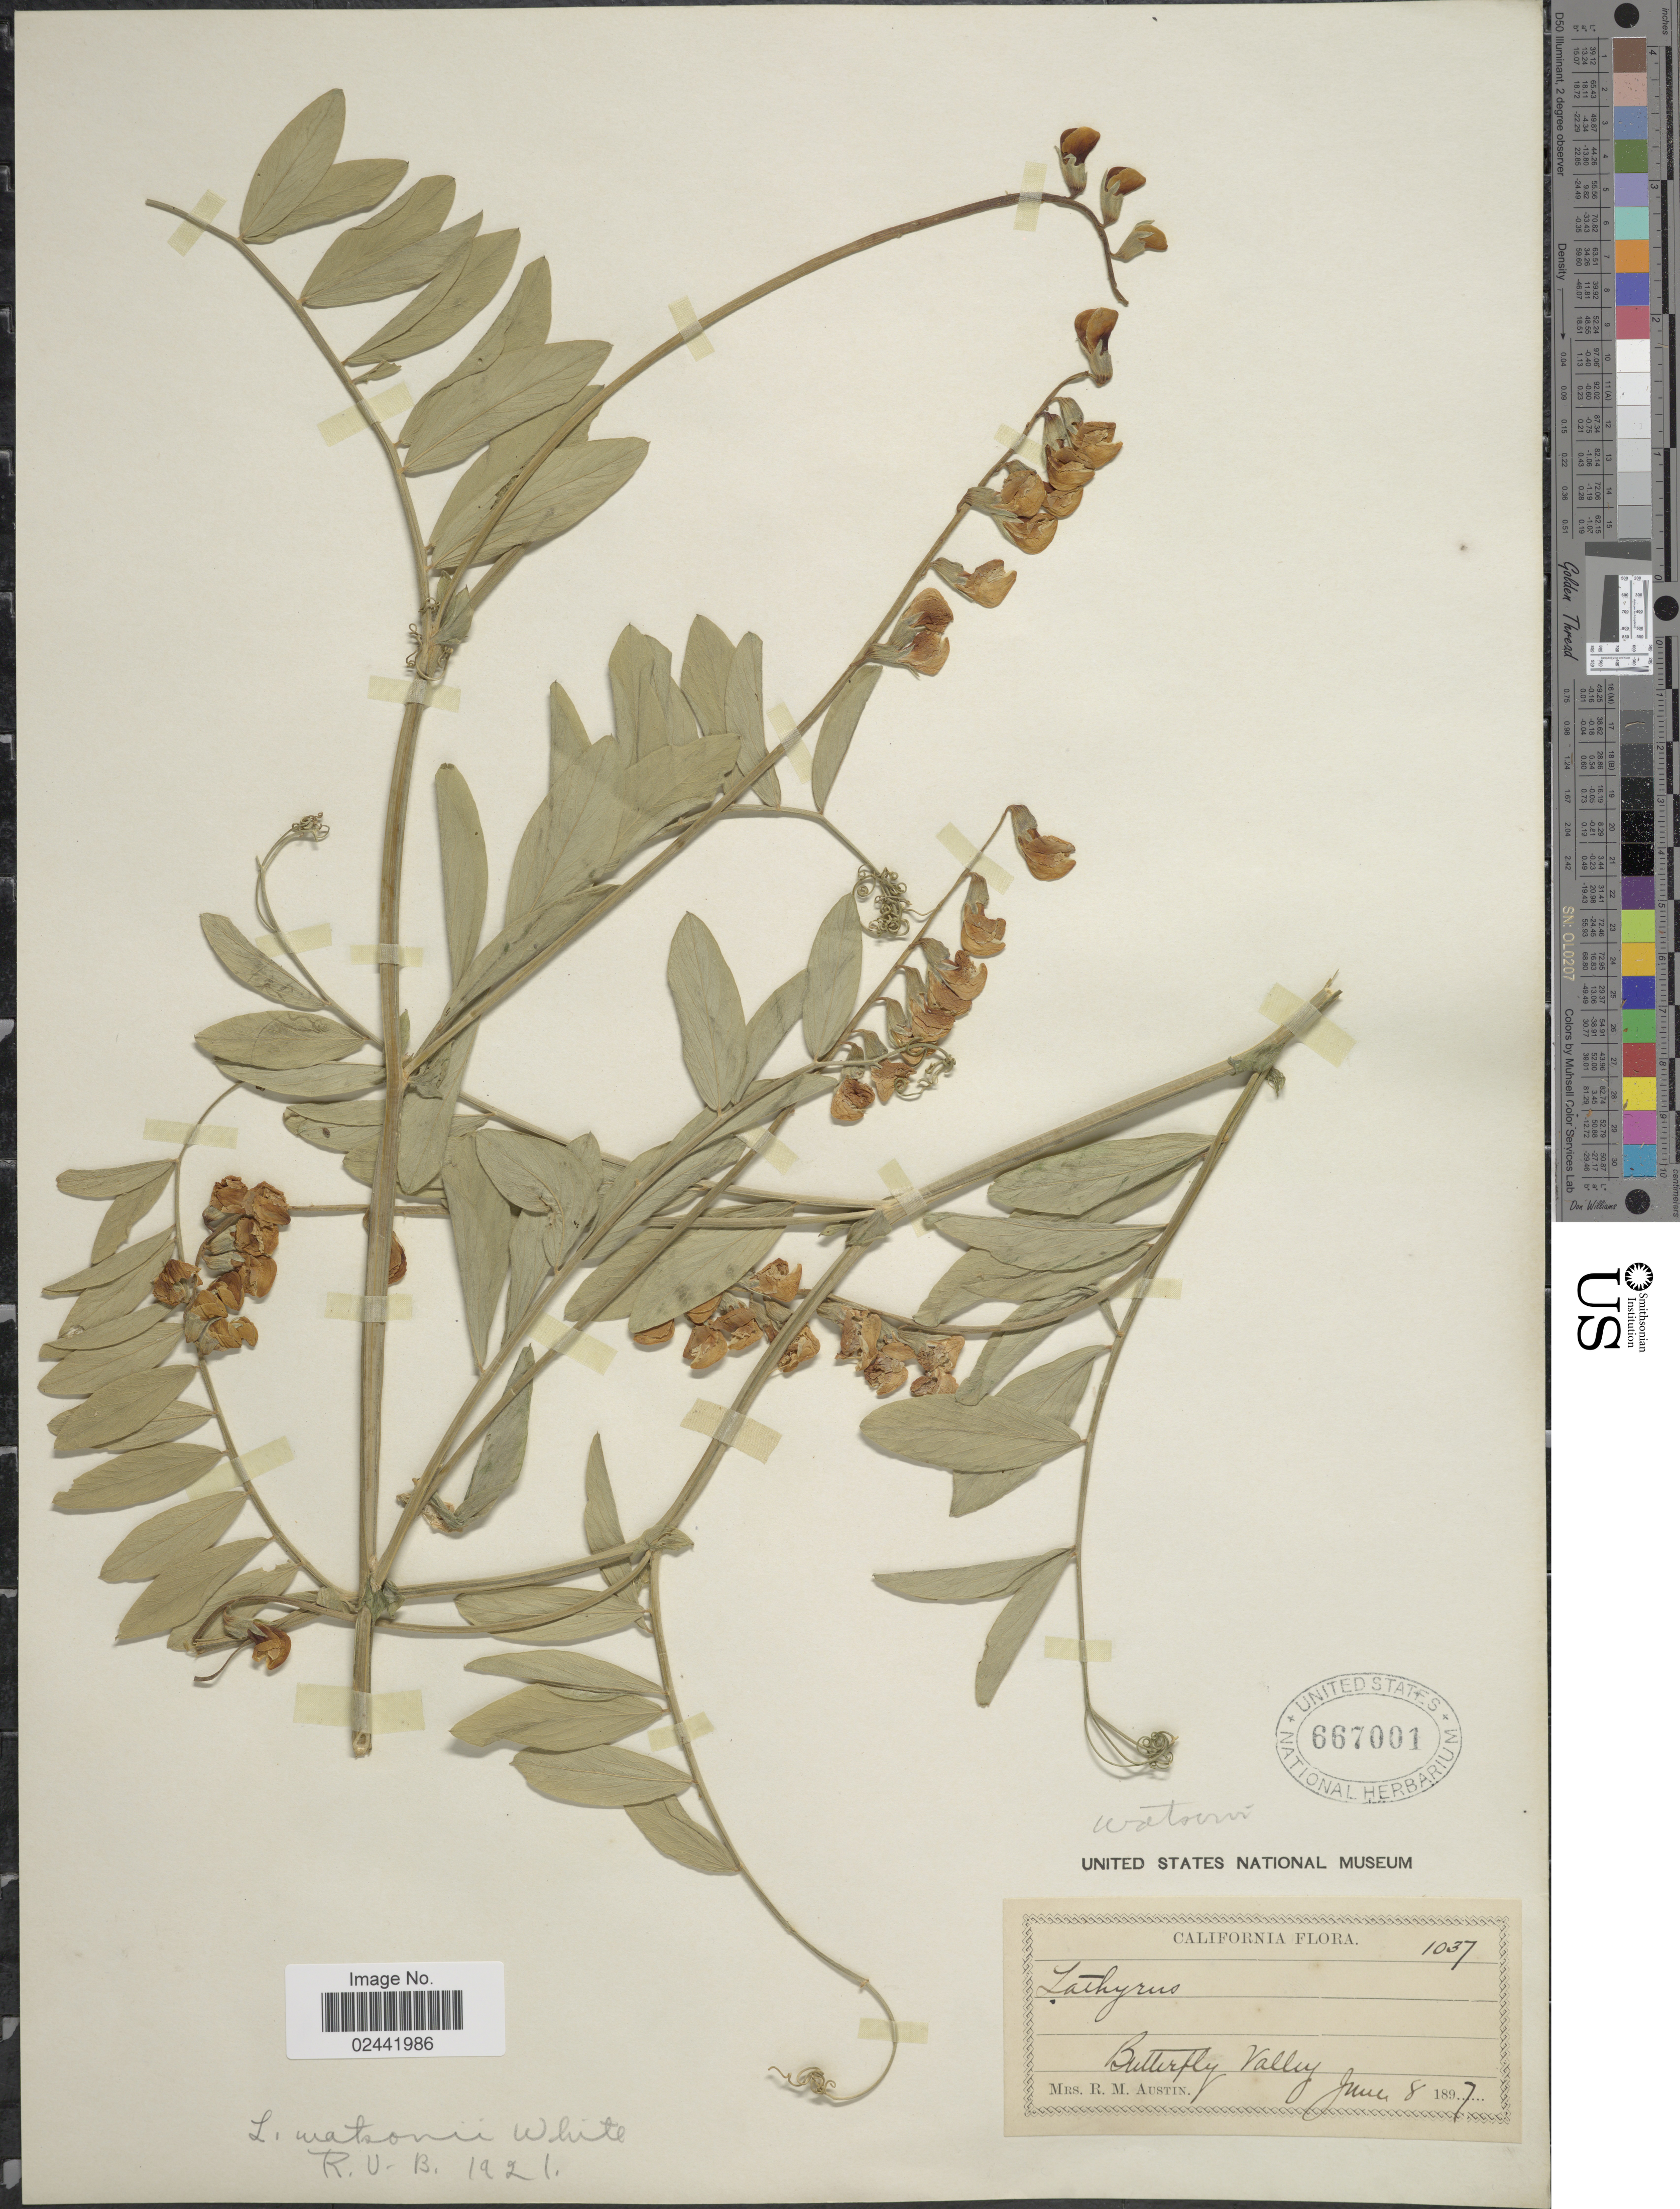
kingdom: Plantae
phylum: Tracheophyta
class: Magnoliopsida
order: Fabales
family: Fabaceae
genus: Lathyrus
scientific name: Lathyrus watsonii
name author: T.G. White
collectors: R. Austin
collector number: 1037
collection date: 1897-06-08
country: United States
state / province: California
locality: Butterfly Valley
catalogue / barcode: US 667001